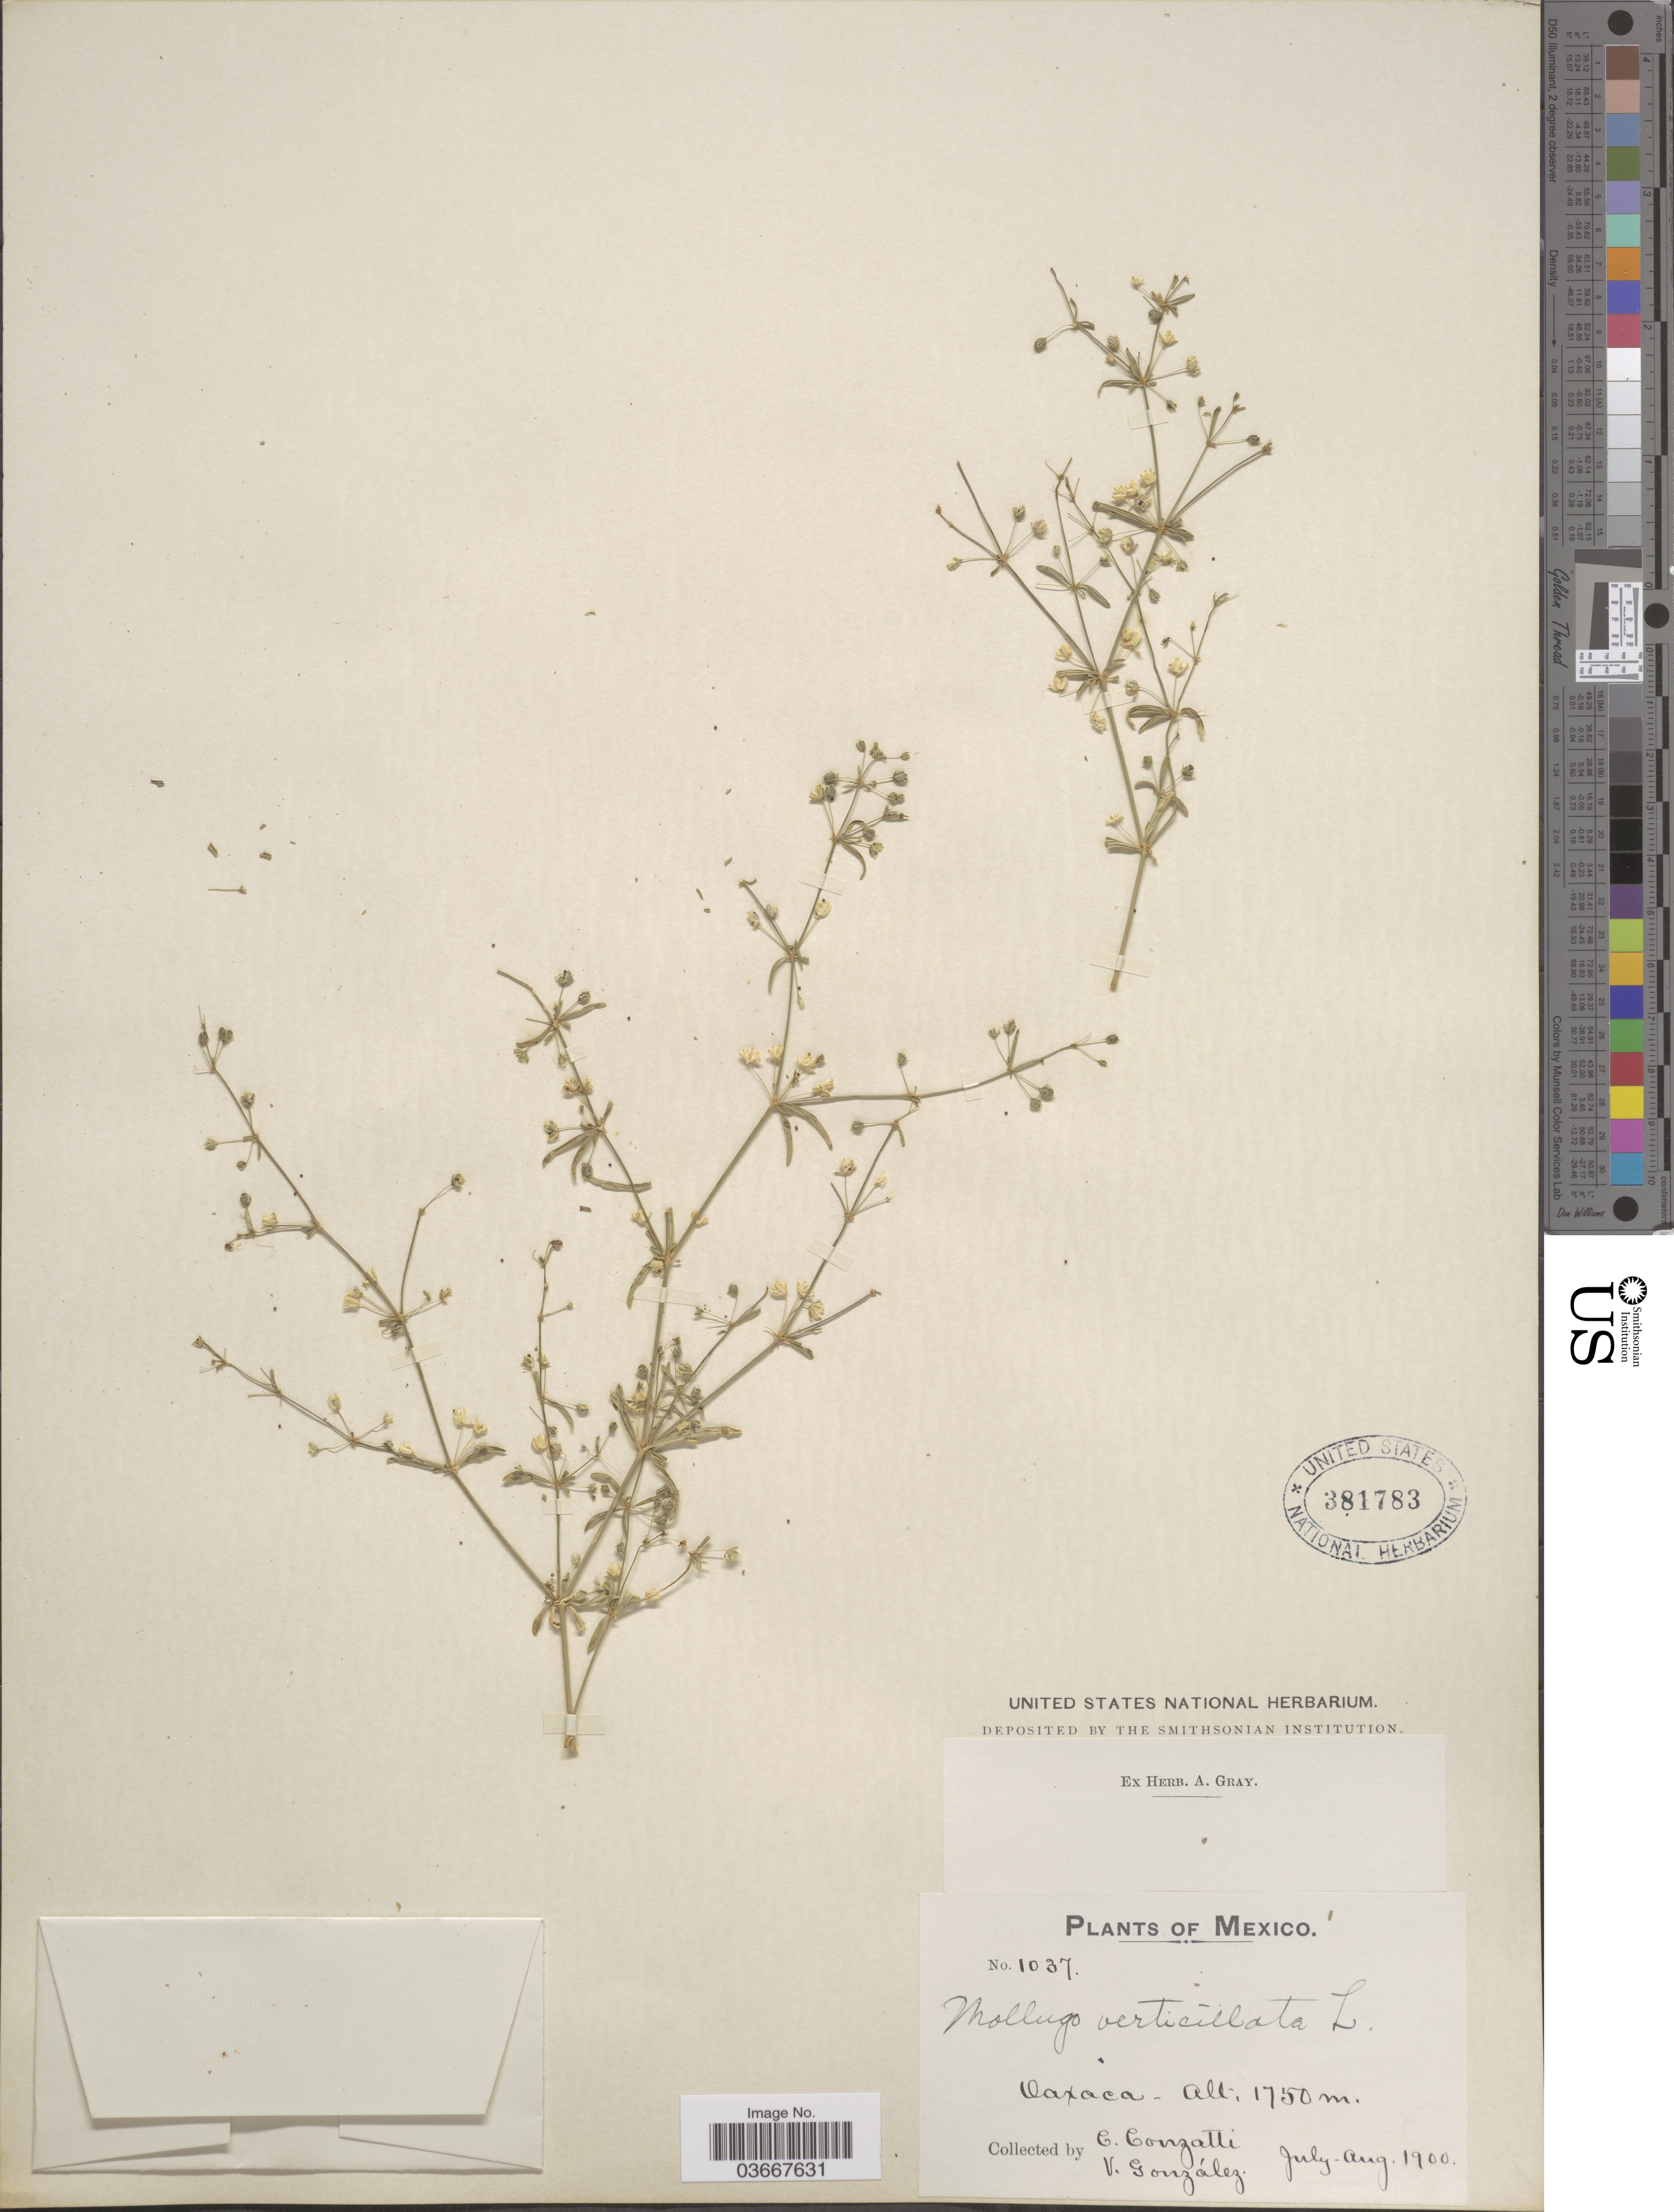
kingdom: Plantae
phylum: Tracheophyta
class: Magnoliopsida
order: Caryophyllales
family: Molluginaceae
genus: Mollugo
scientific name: Mollugo verticillata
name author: L.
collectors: C. Conzatti & V. González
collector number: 1037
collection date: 1900-07/1900-08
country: Mexico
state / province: Oaxaca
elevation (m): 1750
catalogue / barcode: US 381783